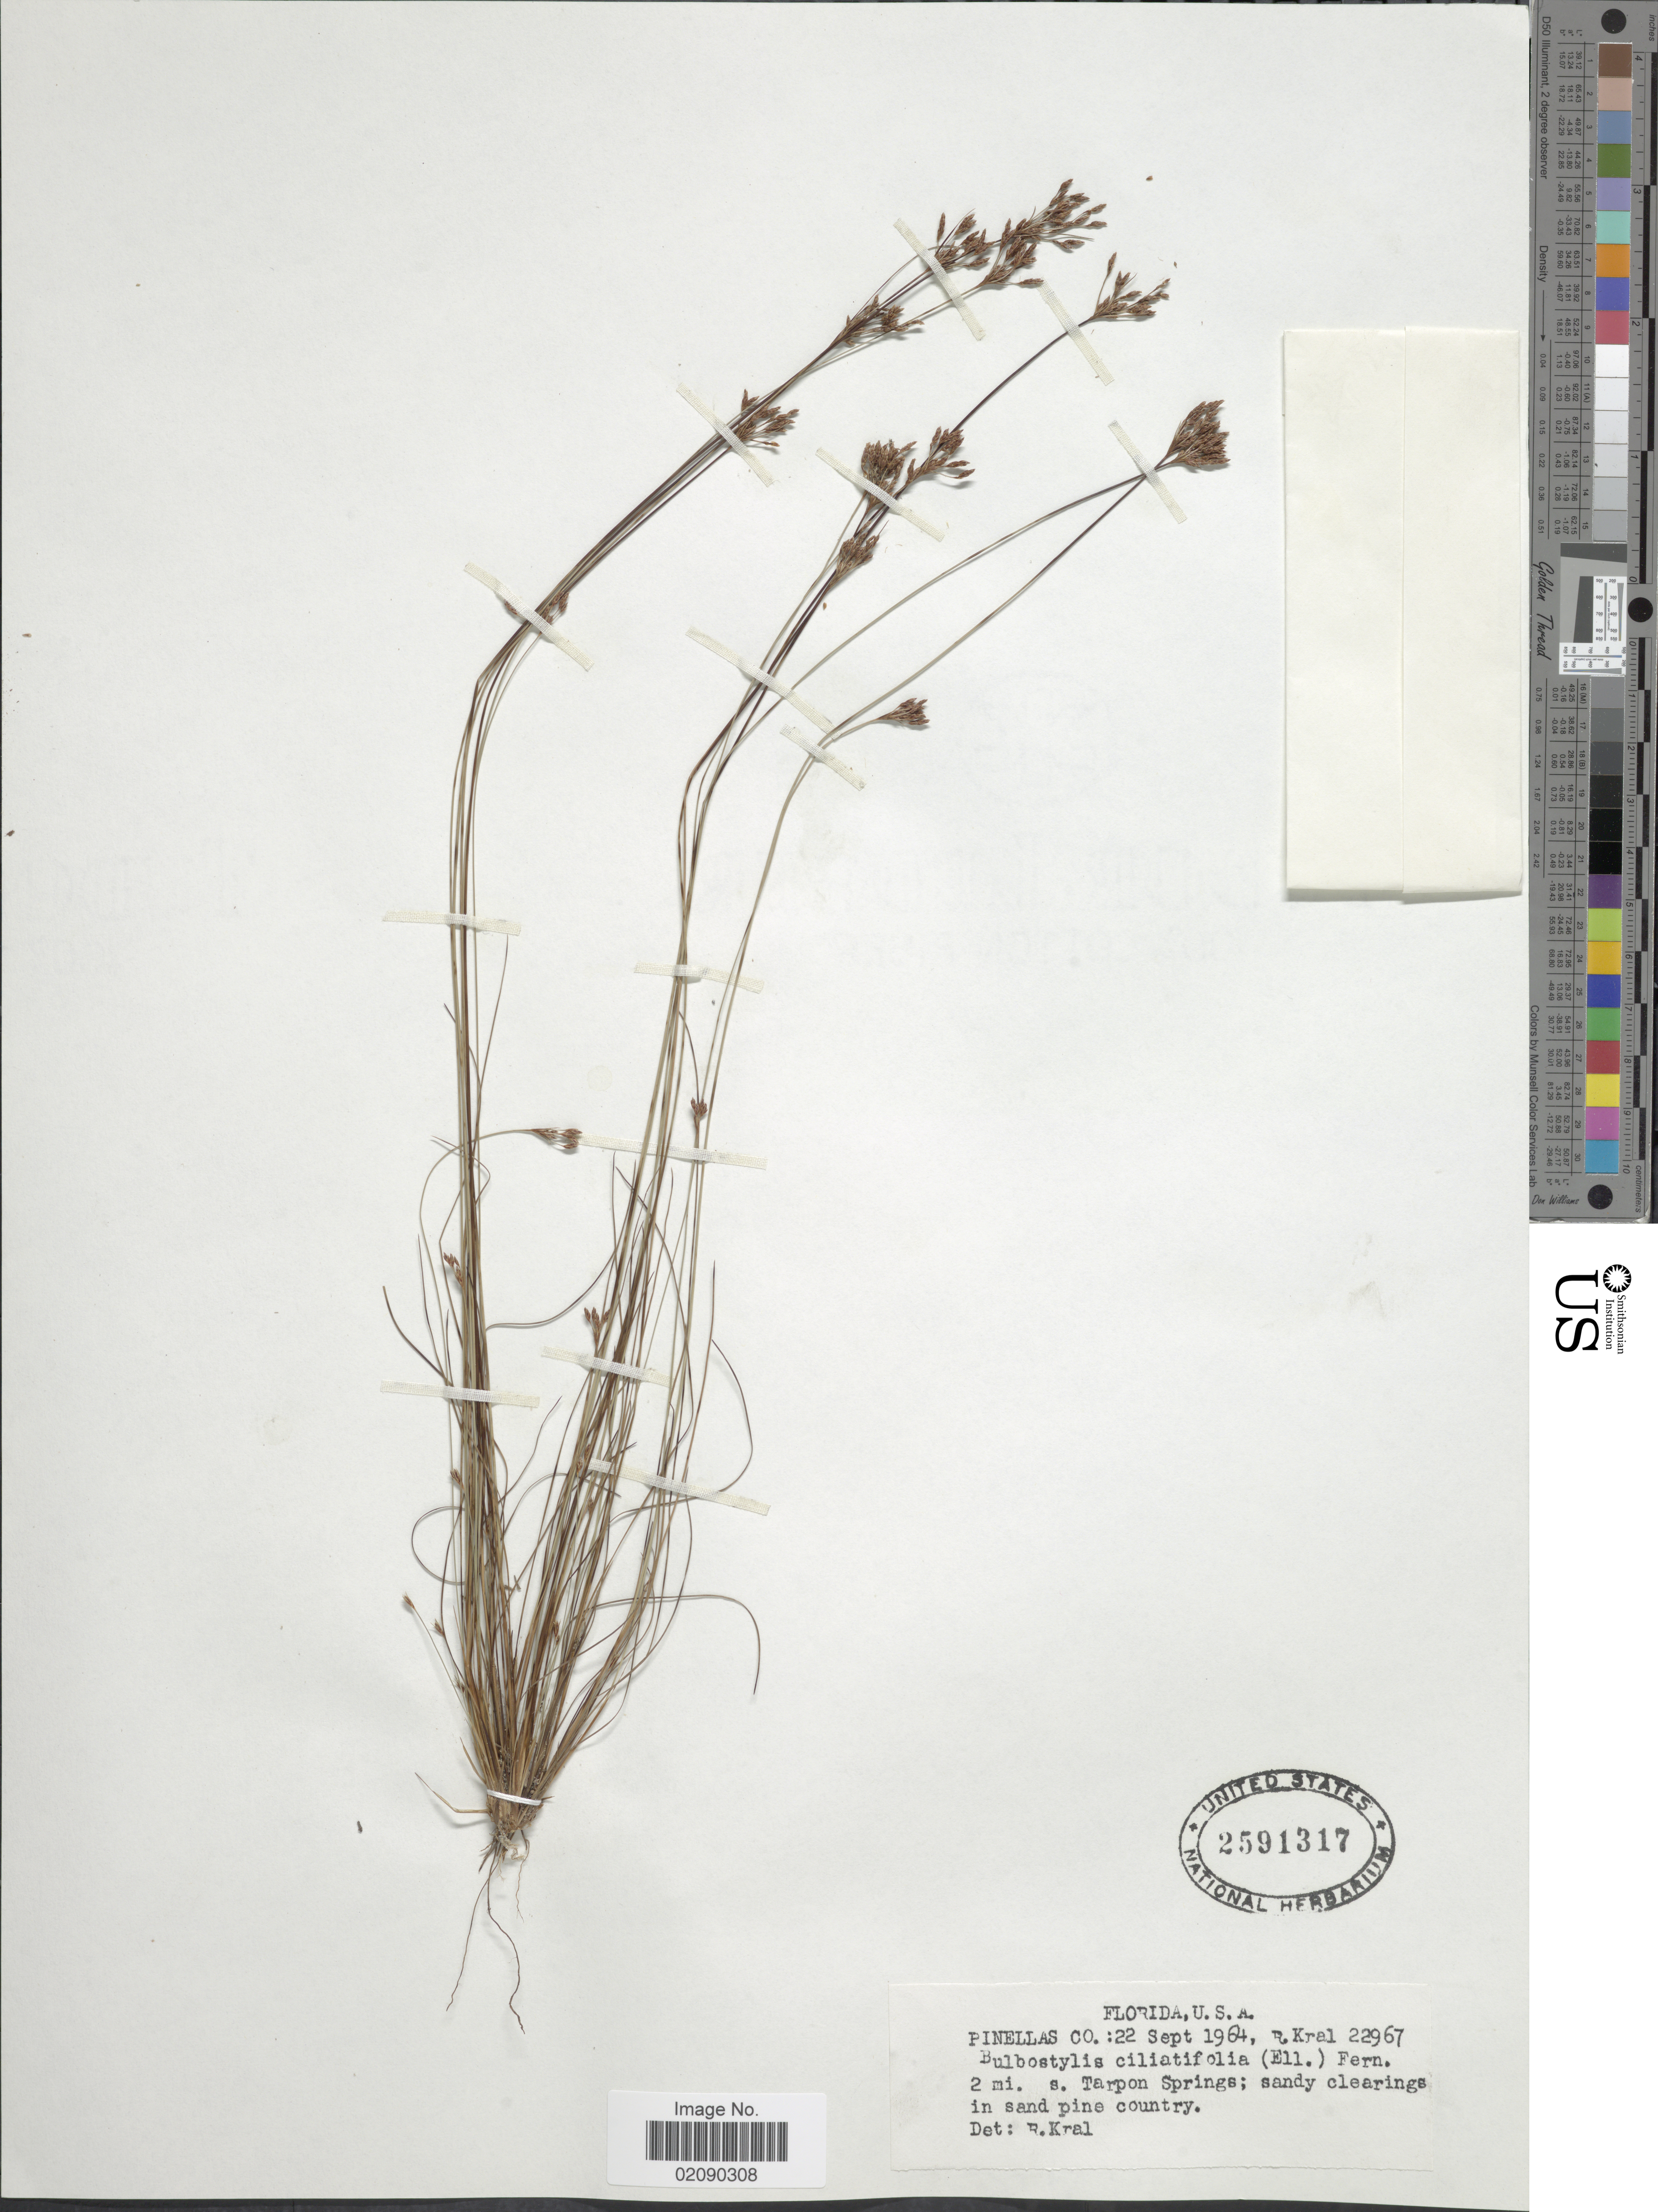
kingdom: Plantae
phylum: Tracheophyta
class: Liliopsida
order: Poales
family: Cyperaceae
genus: Bulbostylis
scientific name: Bulbostylis ciliatifolia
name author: (Elliott) Fernald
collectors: R. Kral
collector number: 22967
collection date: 1964-09-22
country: United States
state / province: Florida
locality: Pinellas Co.: 2 mi. s. Tarpon Springs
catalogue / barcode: US 2591317